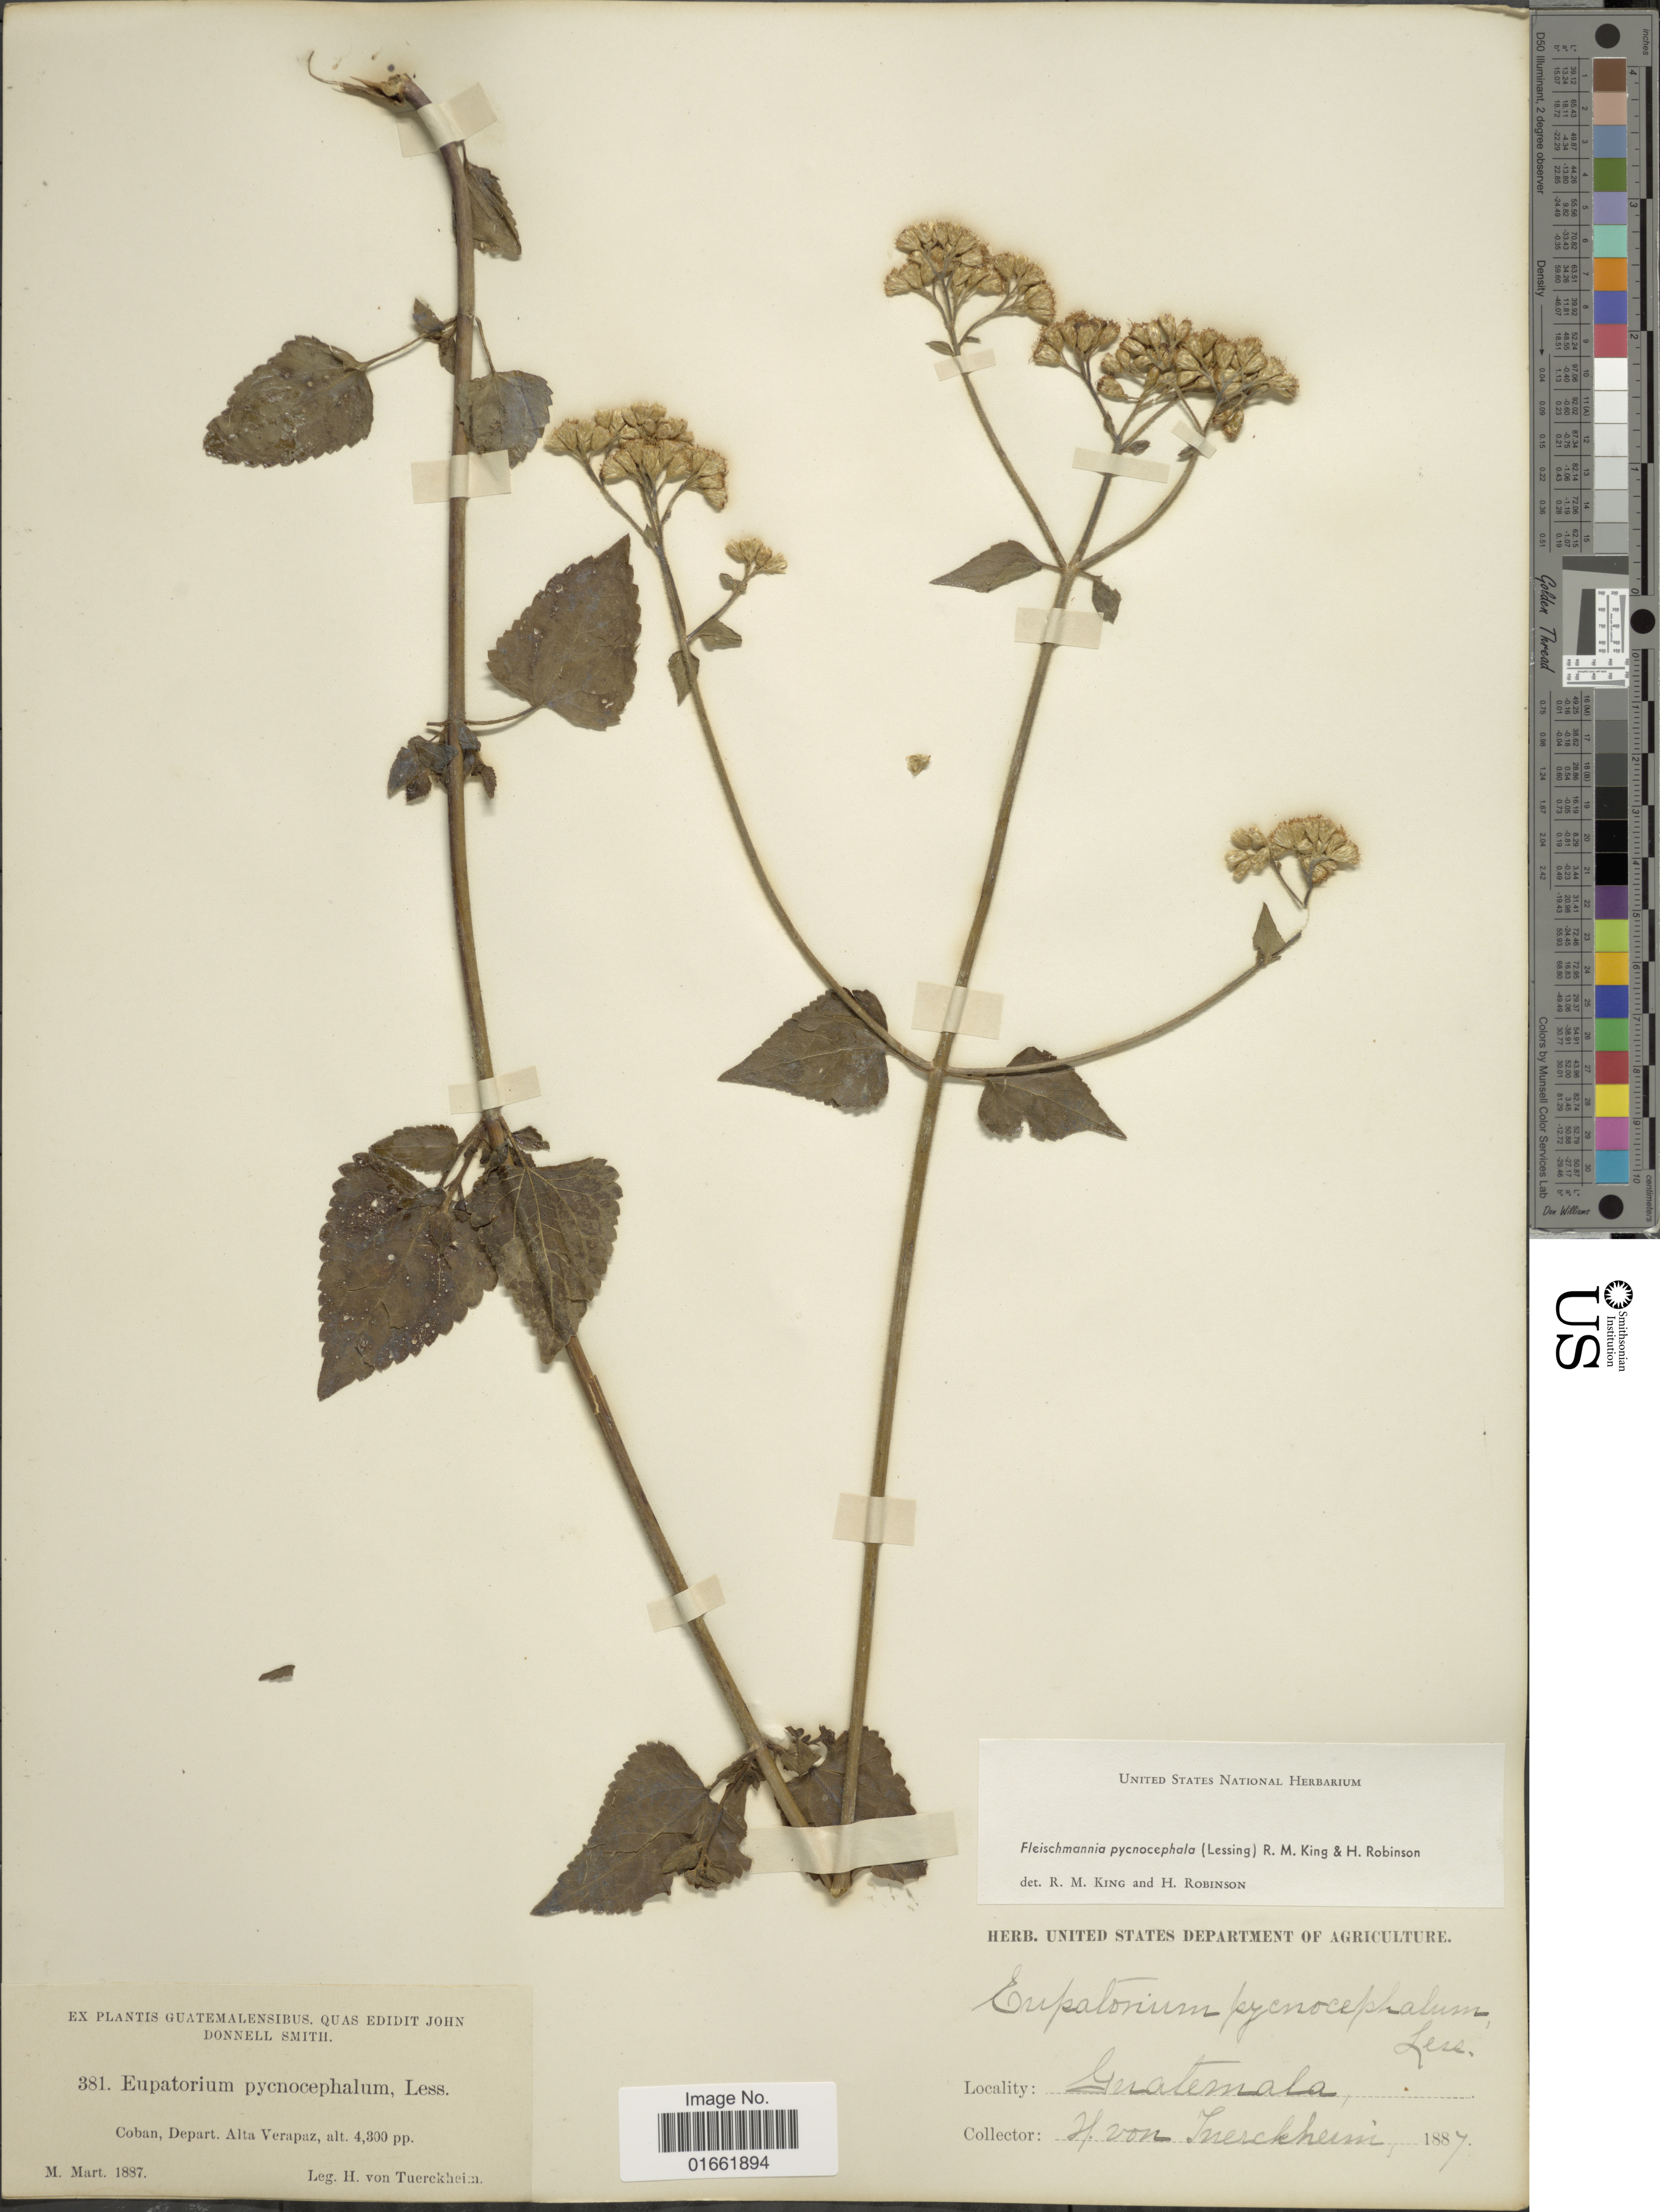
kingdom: Plantae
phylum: Tracheophyta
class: Magnoliopsida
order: Asterales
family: Asteraceae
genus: Fleischmannia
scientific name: Fleischmannia pycnocephala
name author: (Less.) R.M. King & H. Rob.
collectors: H. von Tuerckheim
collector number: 381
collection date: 1887-03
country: Guatemala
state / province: Alta Verapaz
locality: Coban, Depart. Alta Verapaz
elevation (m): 1311